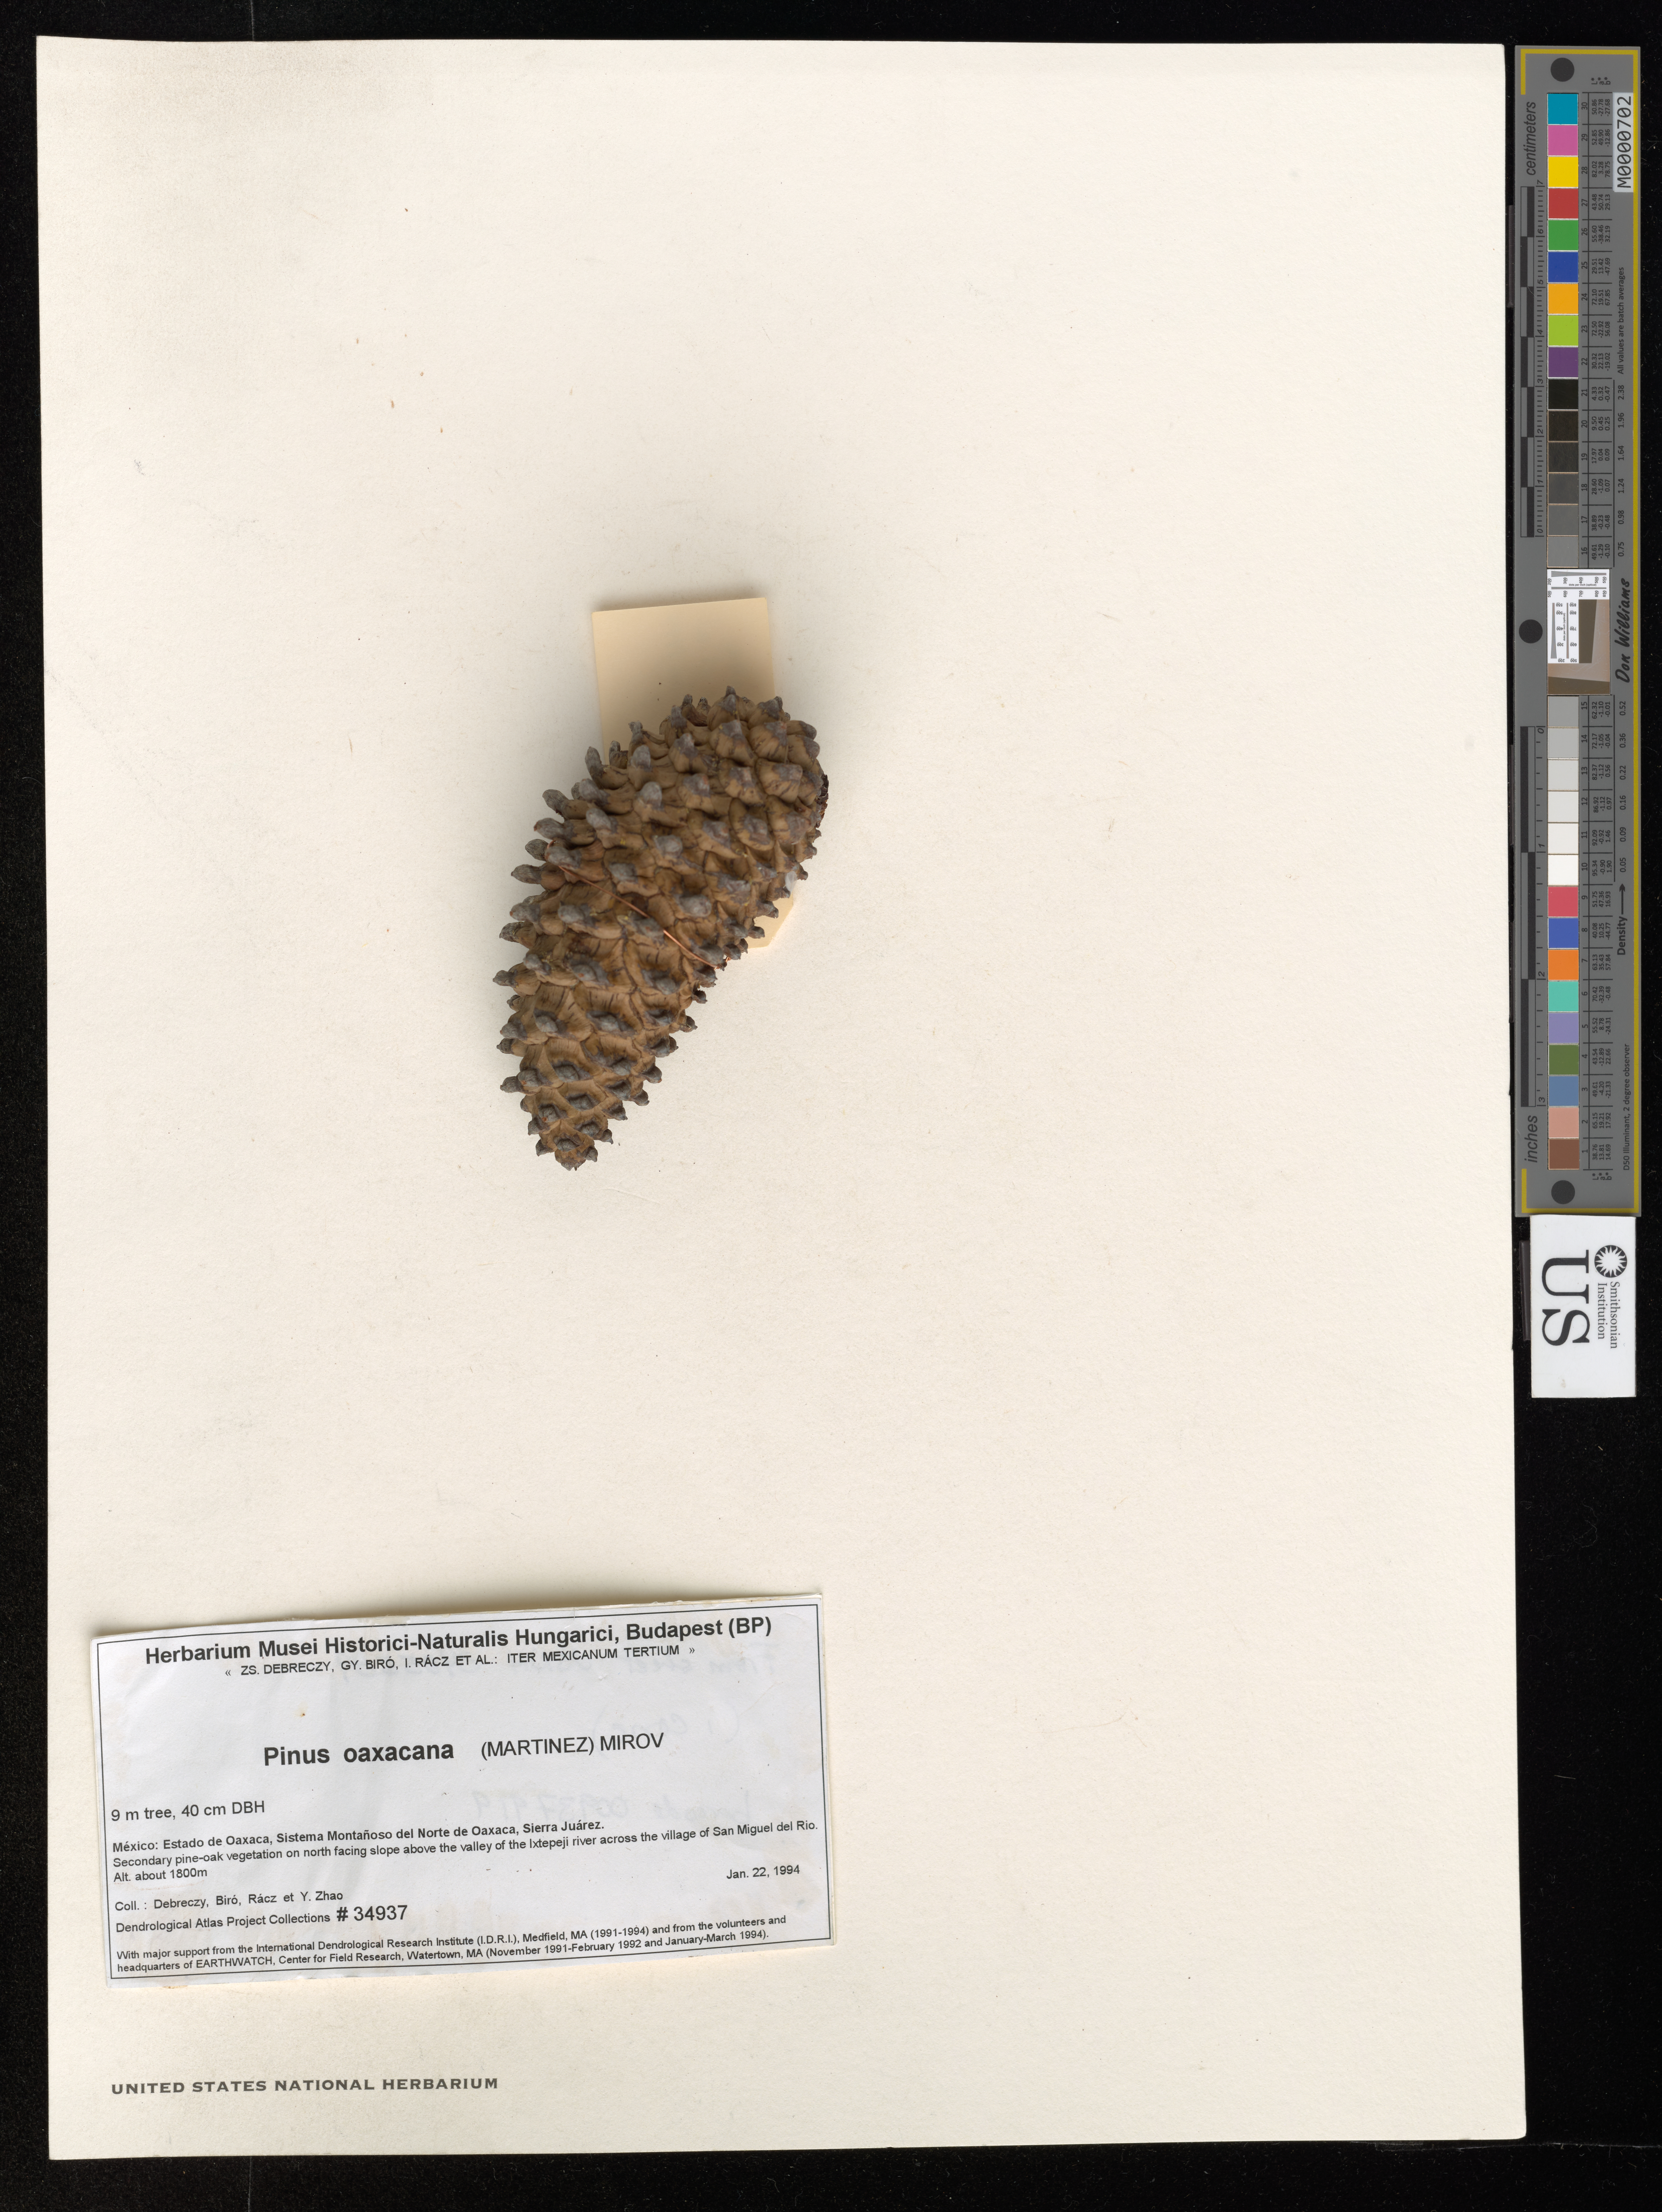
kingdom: Plantae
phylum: Tracheophyta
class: Pinopsida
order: Pinales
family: Pinaceae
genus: Pinus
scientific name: Pinus oaxacana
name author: Mirov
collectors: Z. Debreczy, G. Biro, I. Rácz & Y. Zhao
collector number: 34937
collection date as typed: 22 Jan 1994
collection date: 1994-01-22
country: Mexico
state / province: Oaxaca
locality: Sistema Montañoso del Norte de Oaxaca, Sierra Juárez. On north facing slope above the valley of the Ixtepeji river across the village of San Miguel del Río.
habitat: Secondary pine-oak vegetation on north facing slope.